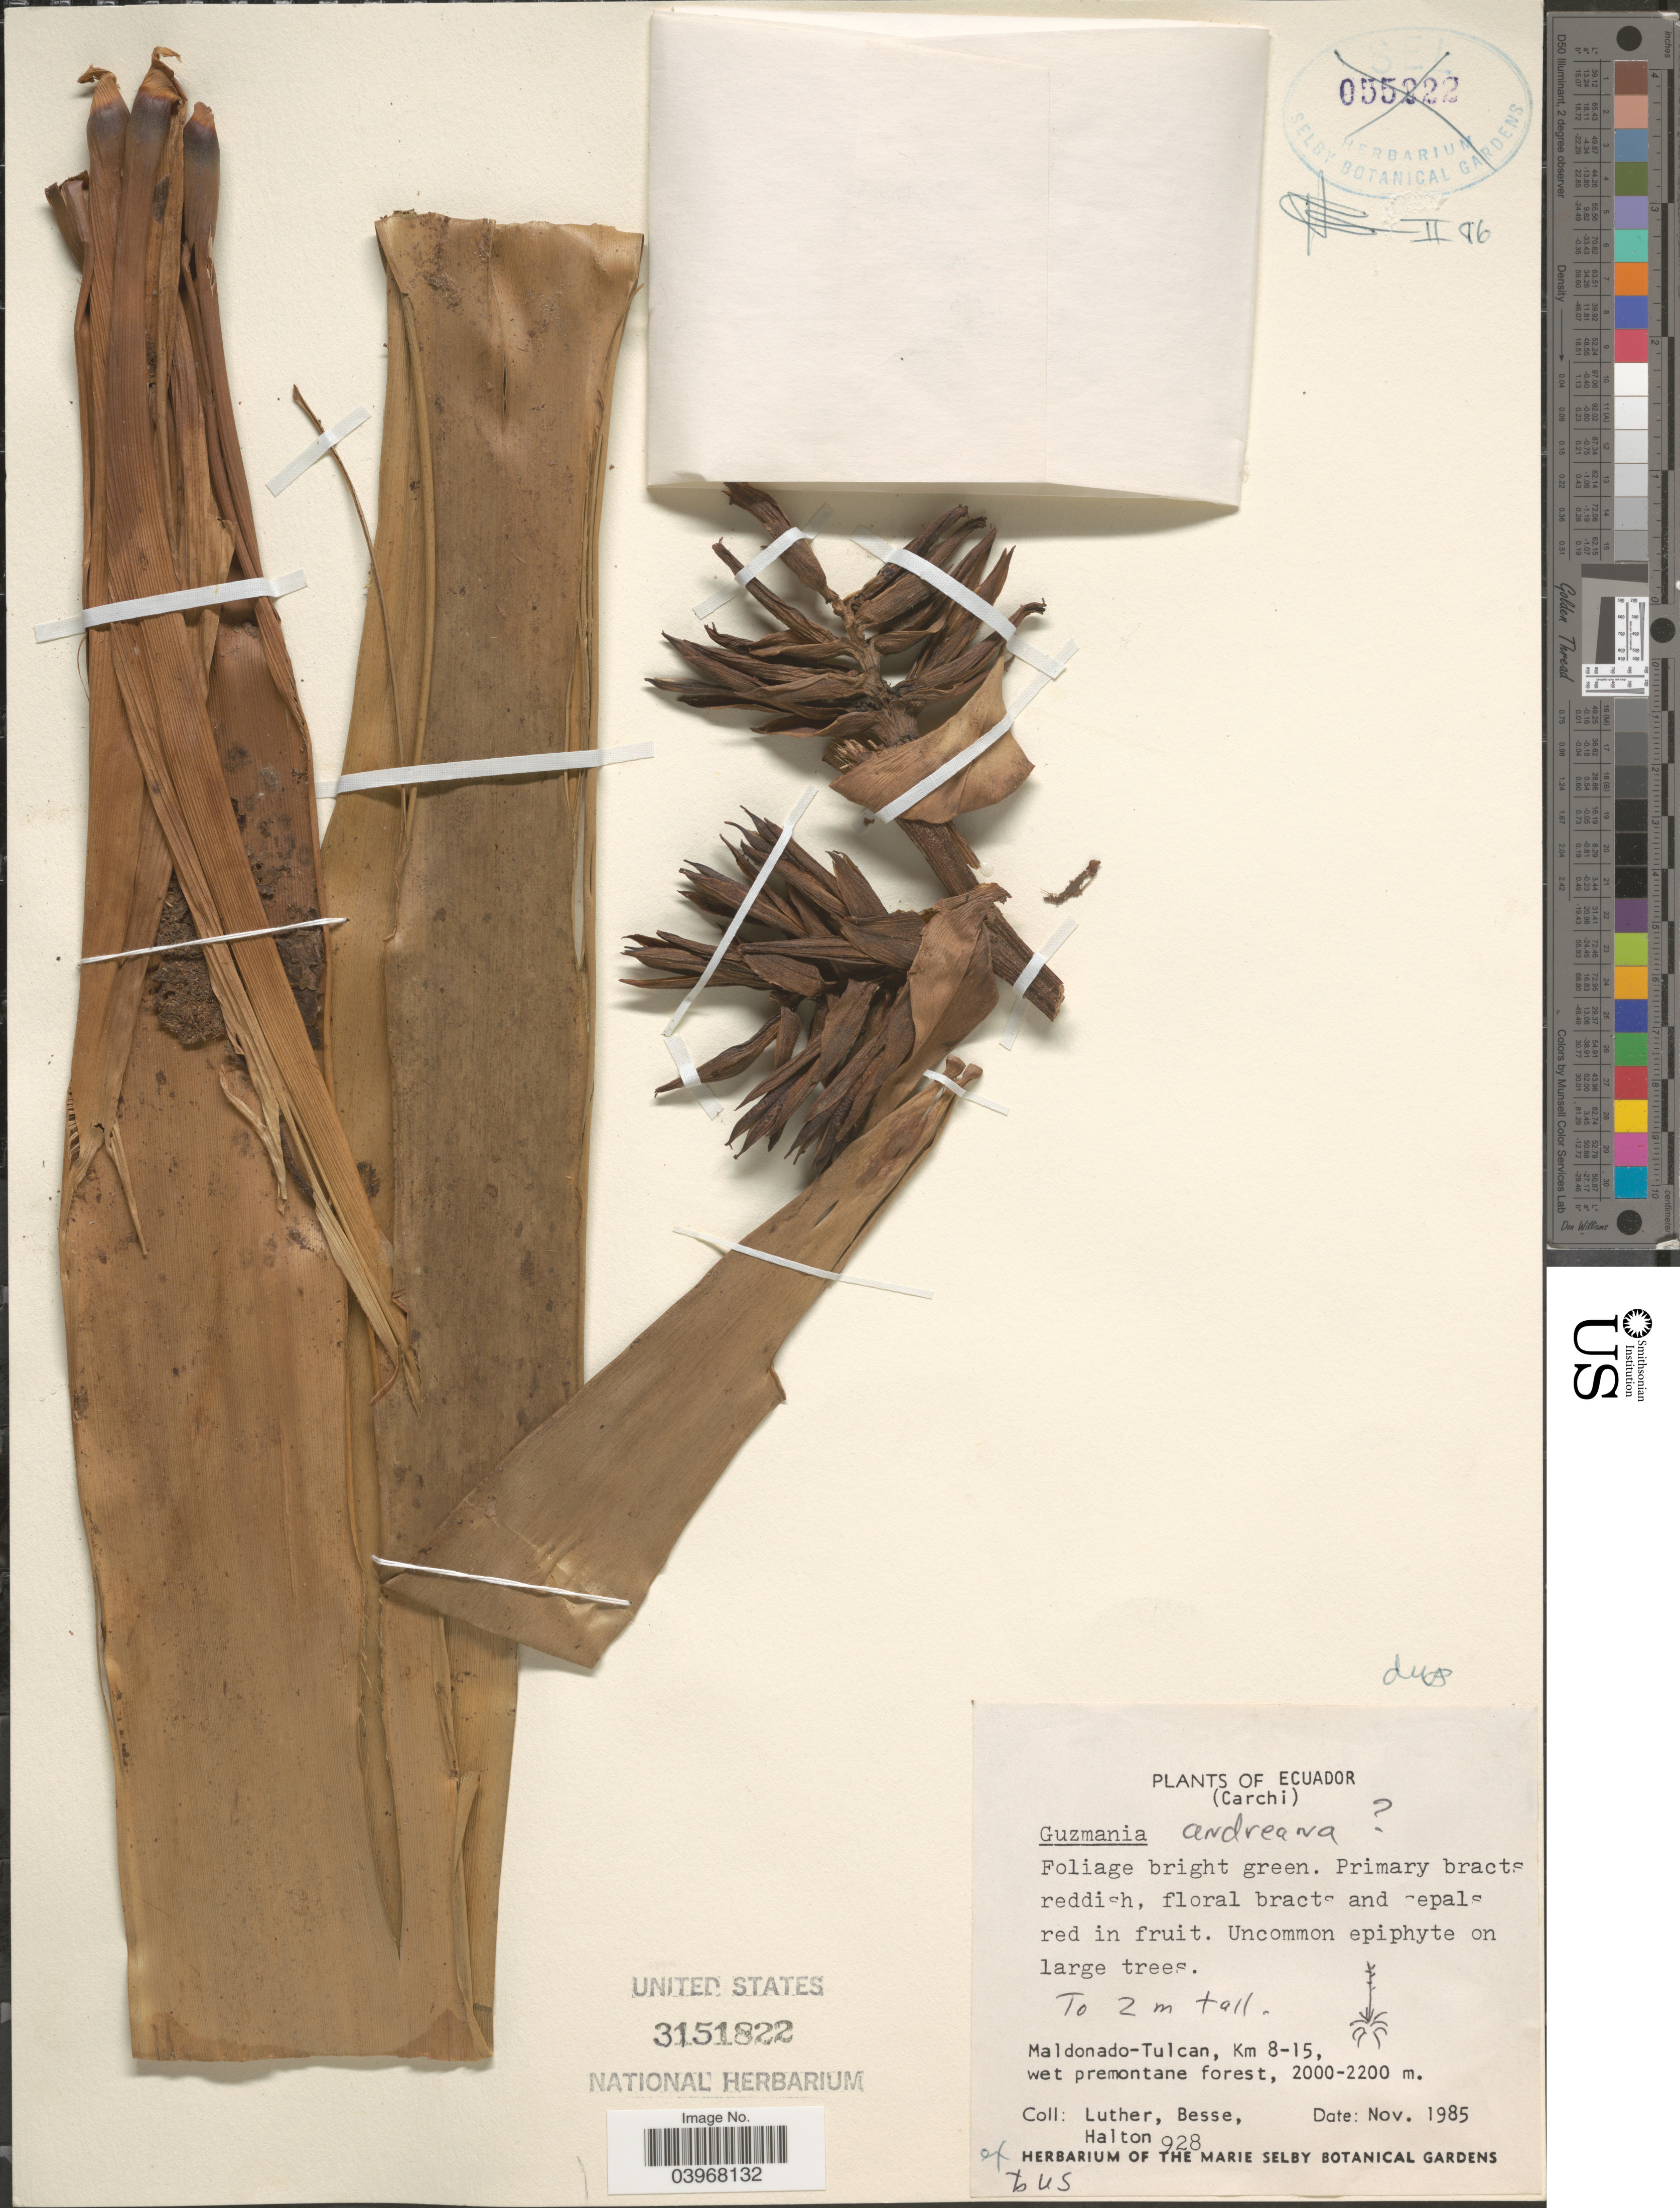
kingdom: Plantae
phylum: Tracheophyta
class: Liliopsida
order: Poales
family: Bromeliaceae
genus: Guzmania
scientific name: Guzmania andreana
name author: (É. Morren) Mez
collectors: -- Luther, -. Besse & -. Halton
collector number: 928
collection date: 1985-11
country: Ecuador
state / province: Carchi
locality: Maldonado-Tulcan, Km 8-15, wet premontane forest.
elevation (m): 2000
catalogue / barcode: US 3151822